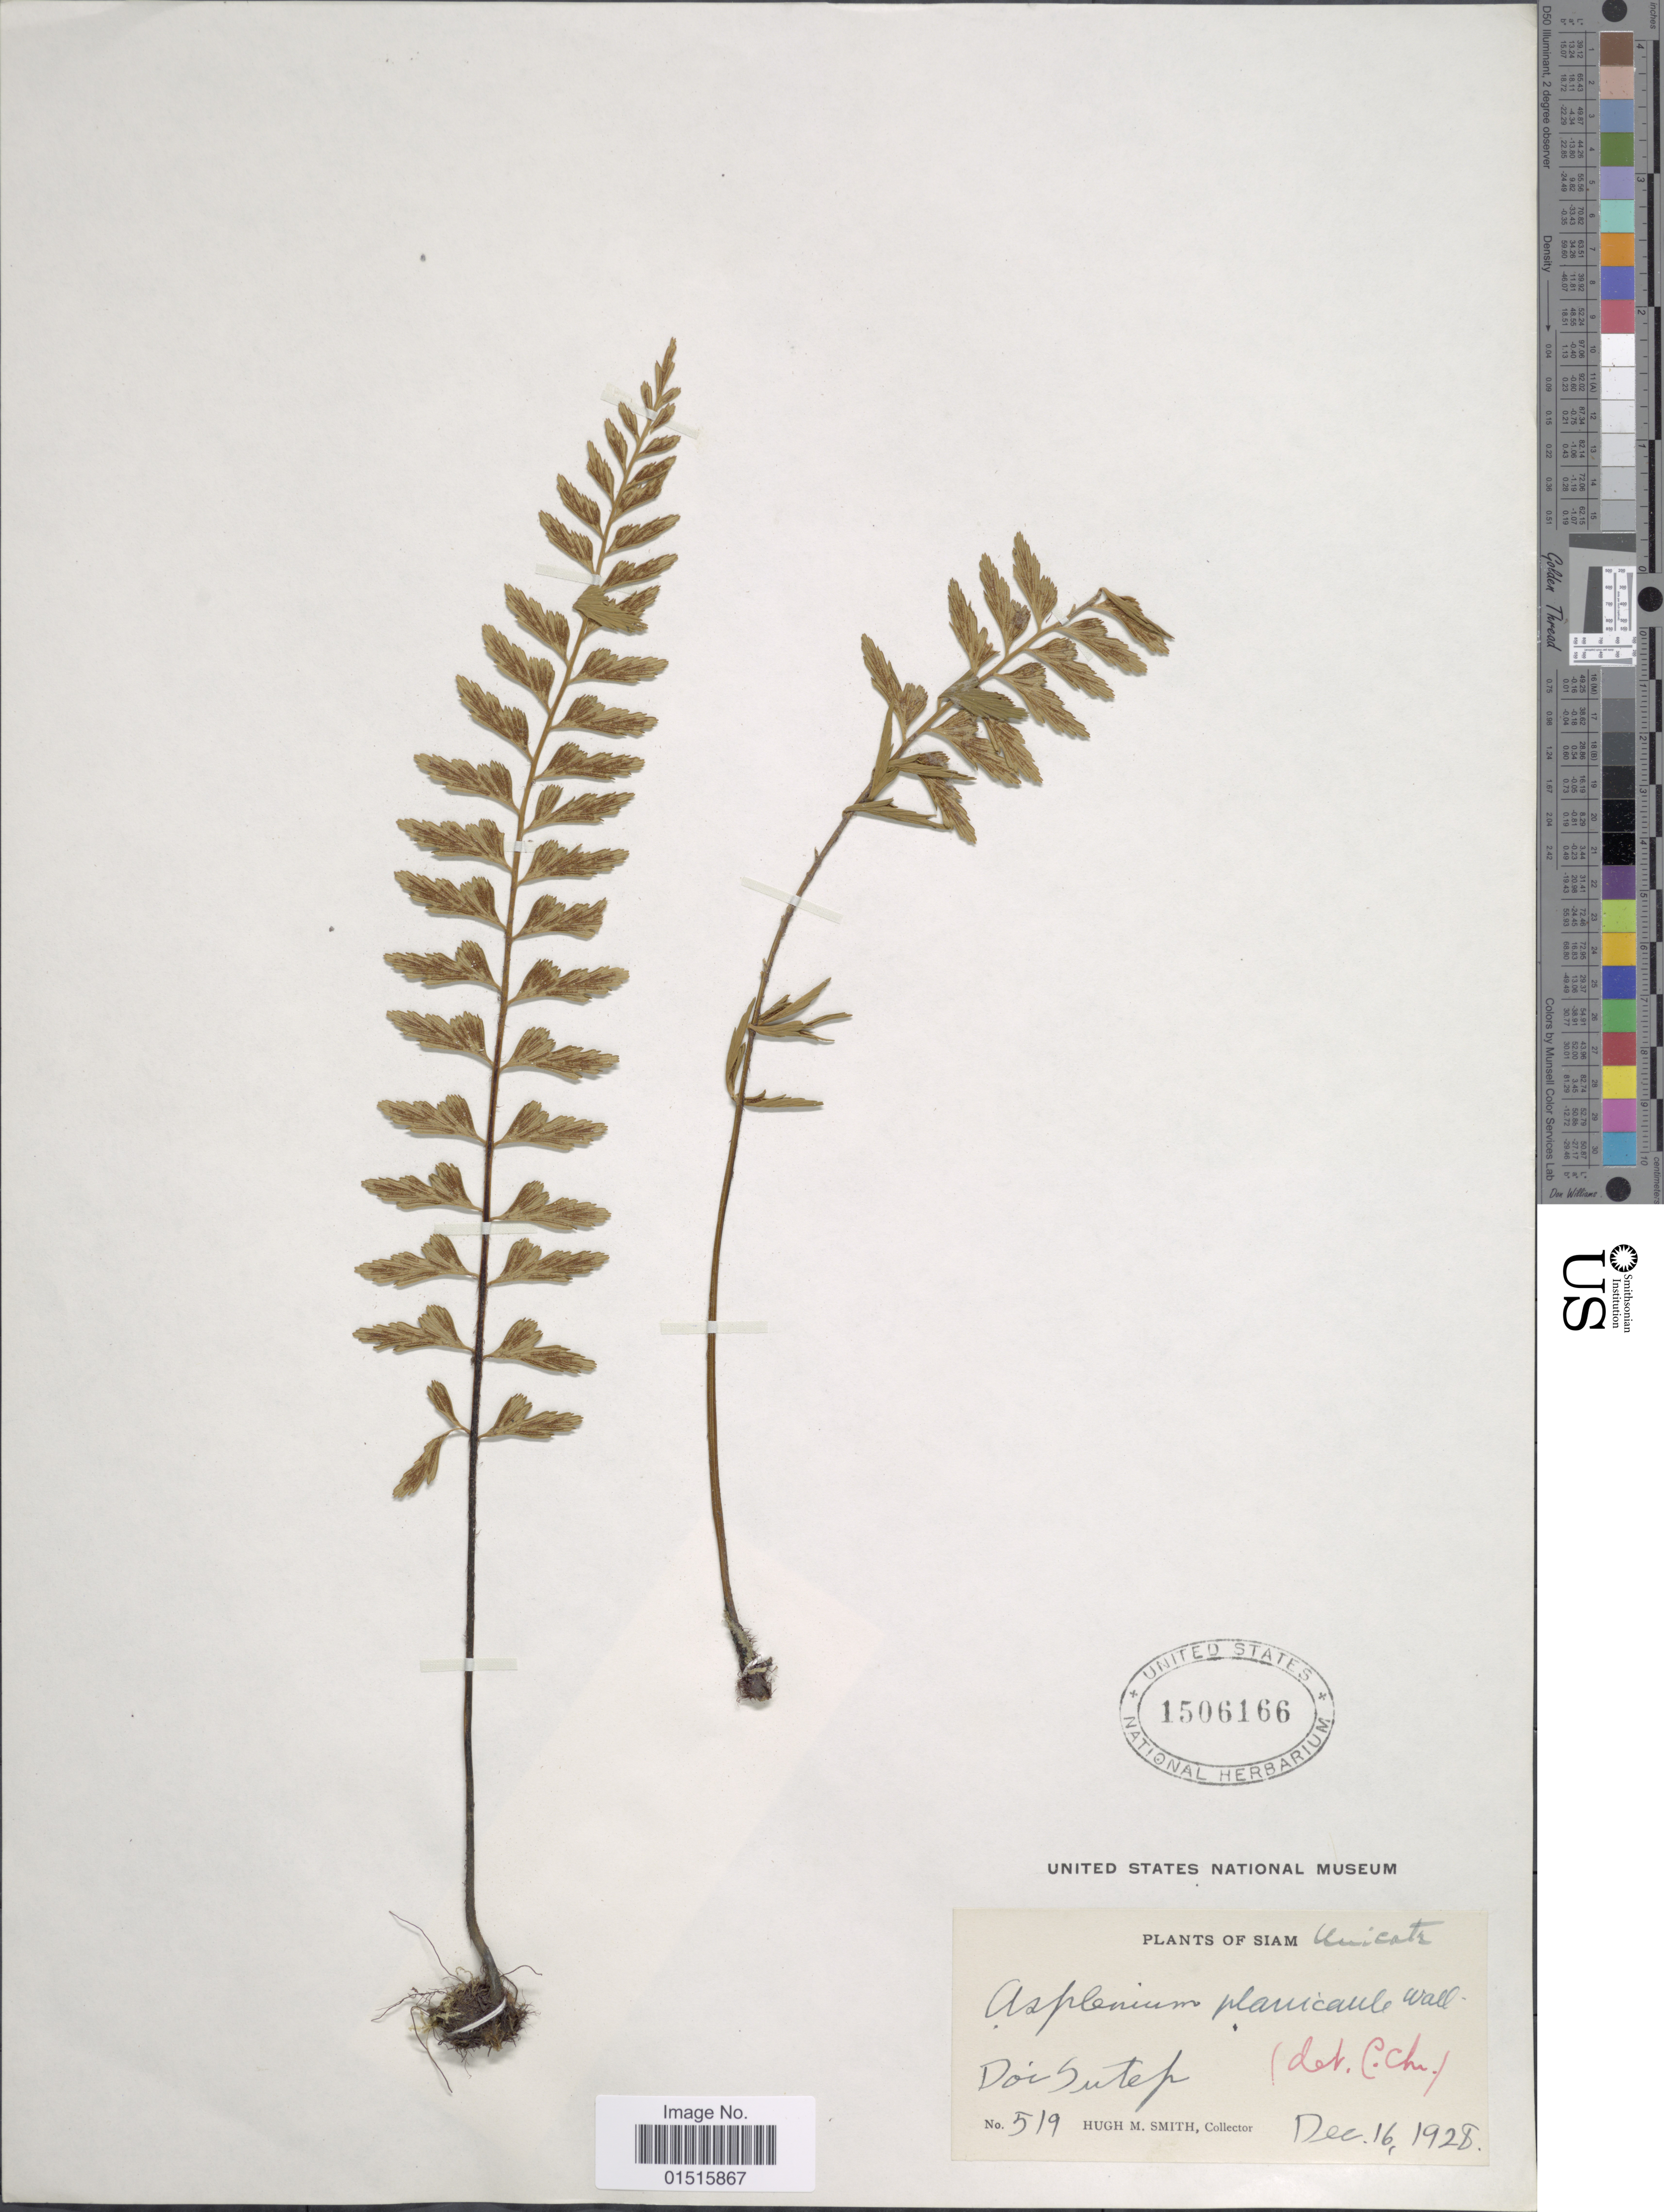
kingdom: Plantae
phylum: Tracheophyta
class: Polypodiopsida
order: Polypodiales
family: Aspleniaceae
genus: Asplenium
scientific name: Asplenium yoshinagae var. planicaule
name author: (Wall. ex Mett.) C.V. Morton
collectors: H. M. Smith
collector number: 519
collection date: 1928-12-16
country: Thailand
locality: Siam. Doi Sutep.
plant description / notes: No precise locality correction needed.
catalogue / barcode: US 1506166